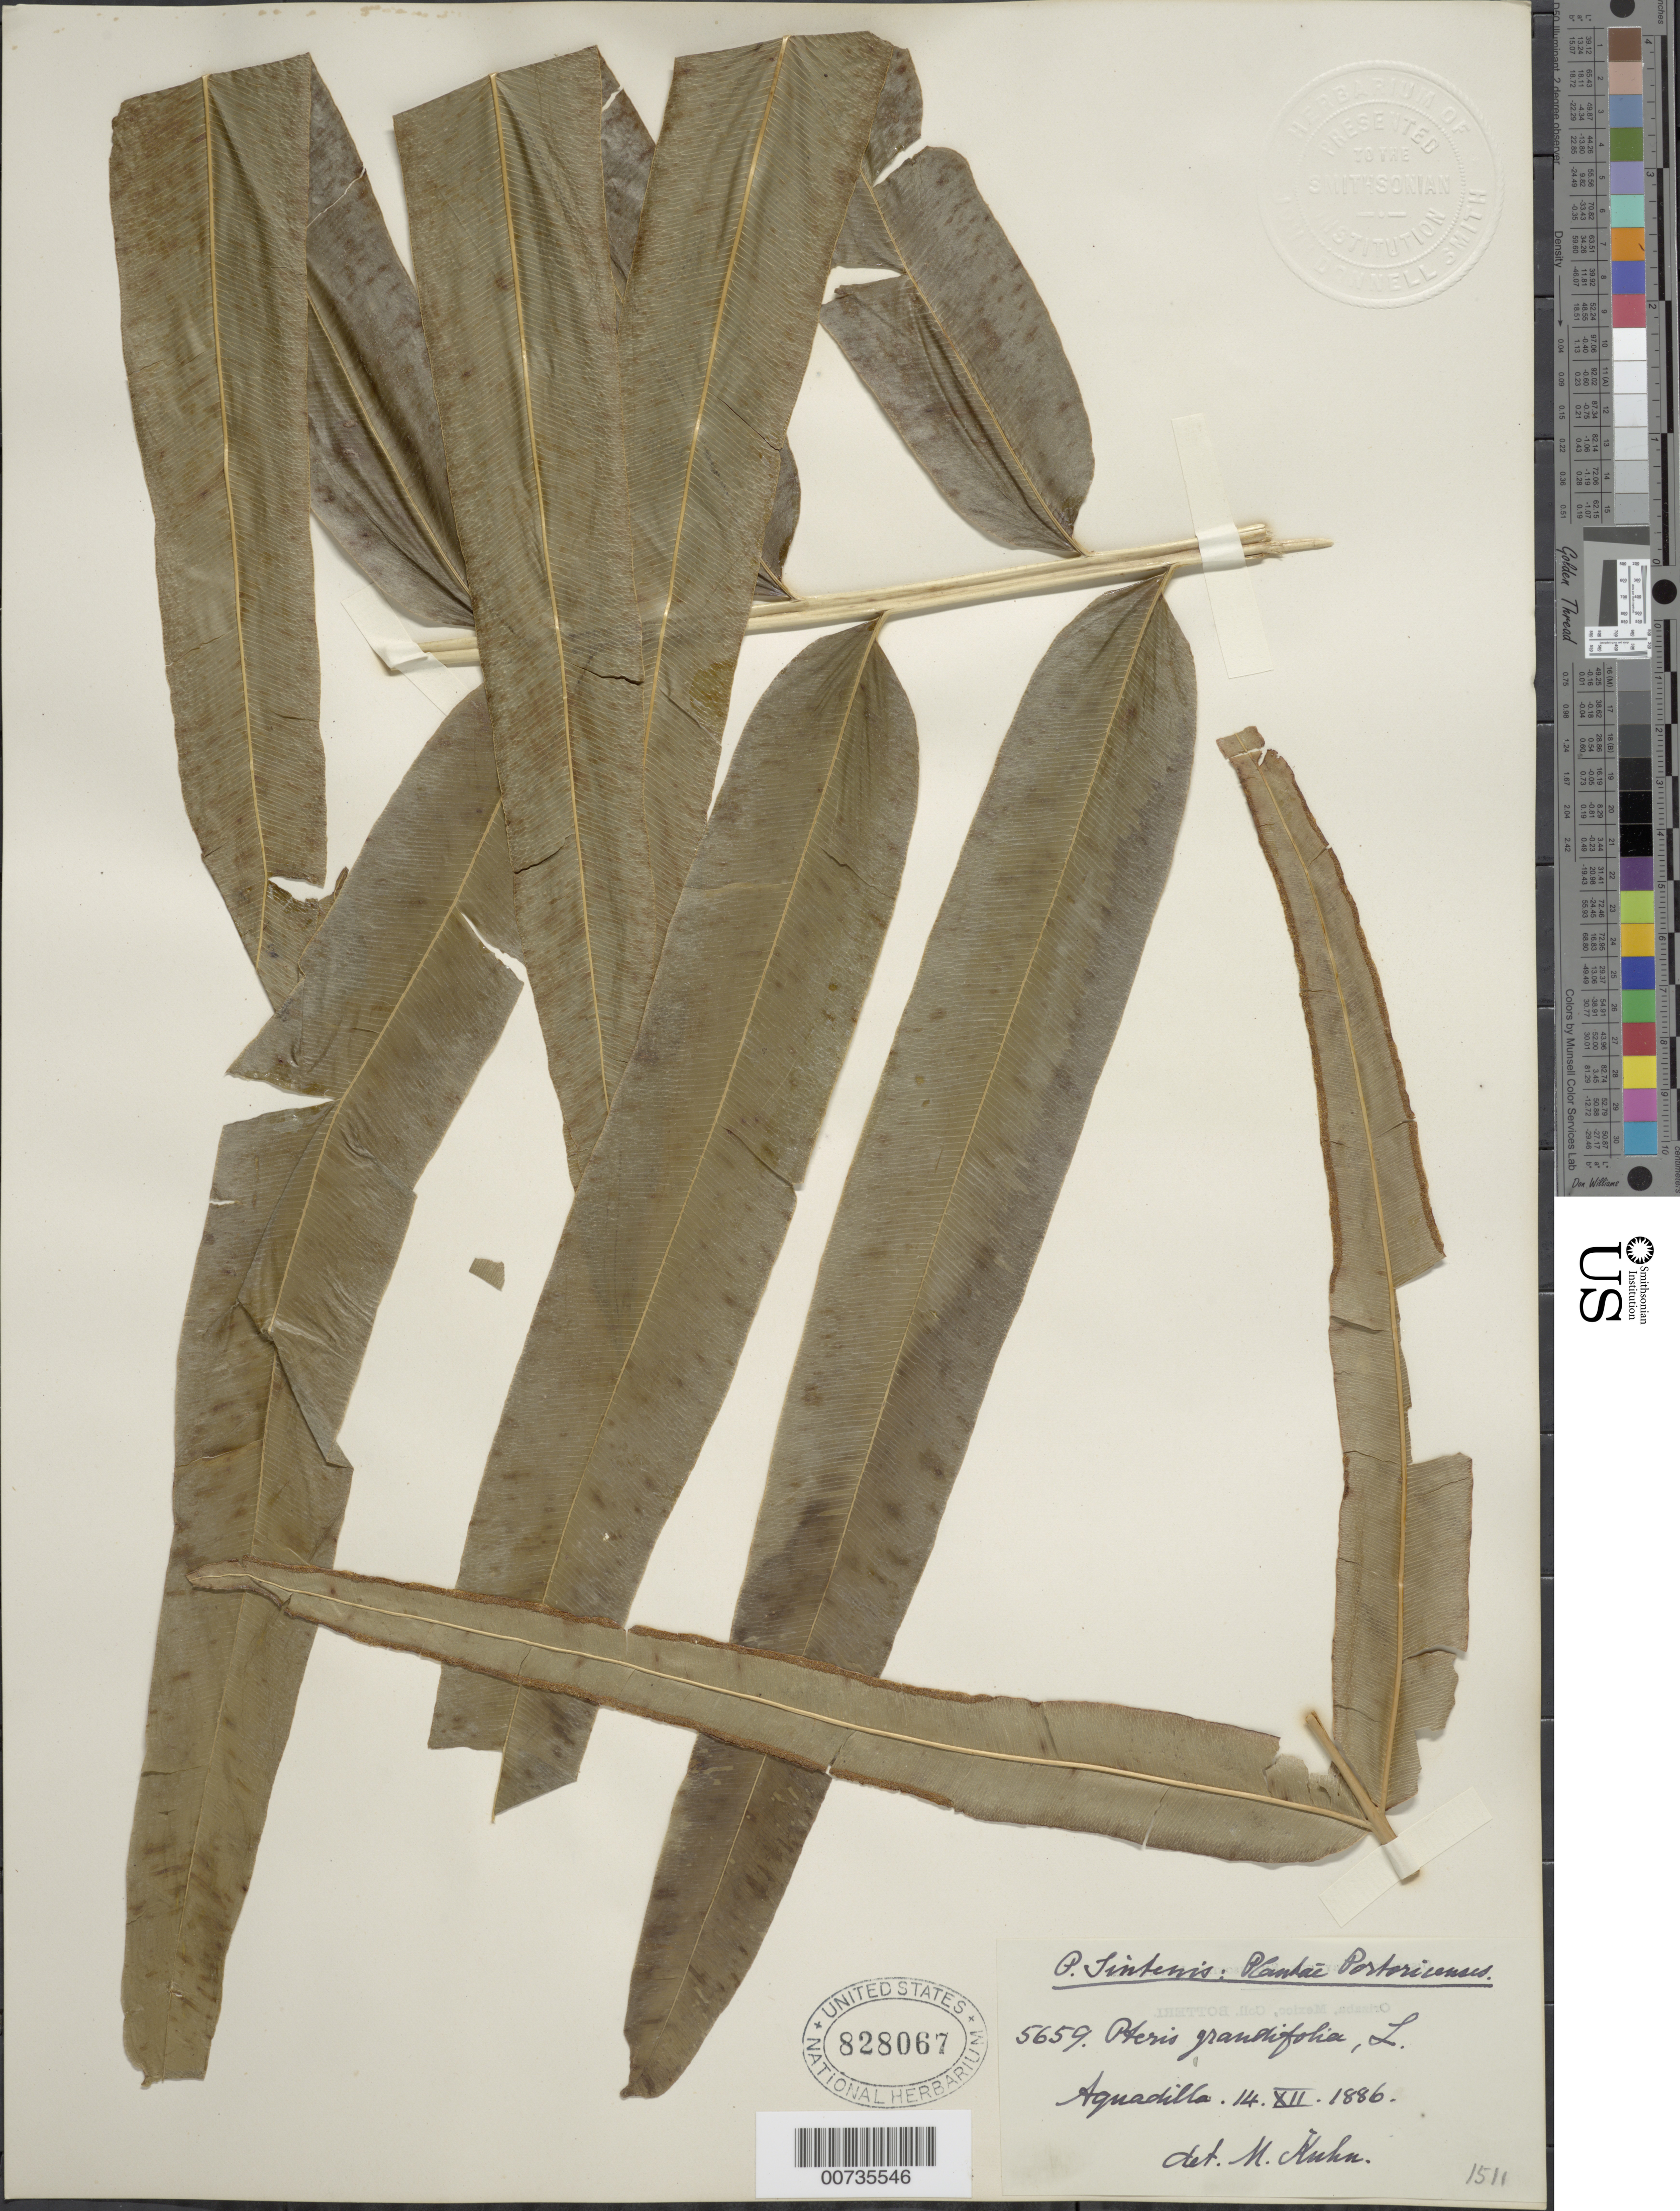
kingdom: Plantae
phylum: Tracheophyta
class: Polypodiopsida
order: Polypodiales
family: Pteridaceae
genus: Pteris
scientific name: Pteris grandifolia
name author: L.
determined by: Kuhn, D. M.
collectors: P. Sintenis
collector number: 5659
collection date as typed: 14 Dec 1886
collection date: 1886-12-14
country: Puerto Rico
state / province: Aguadilla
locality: Aguadilla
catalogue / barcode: US 828067